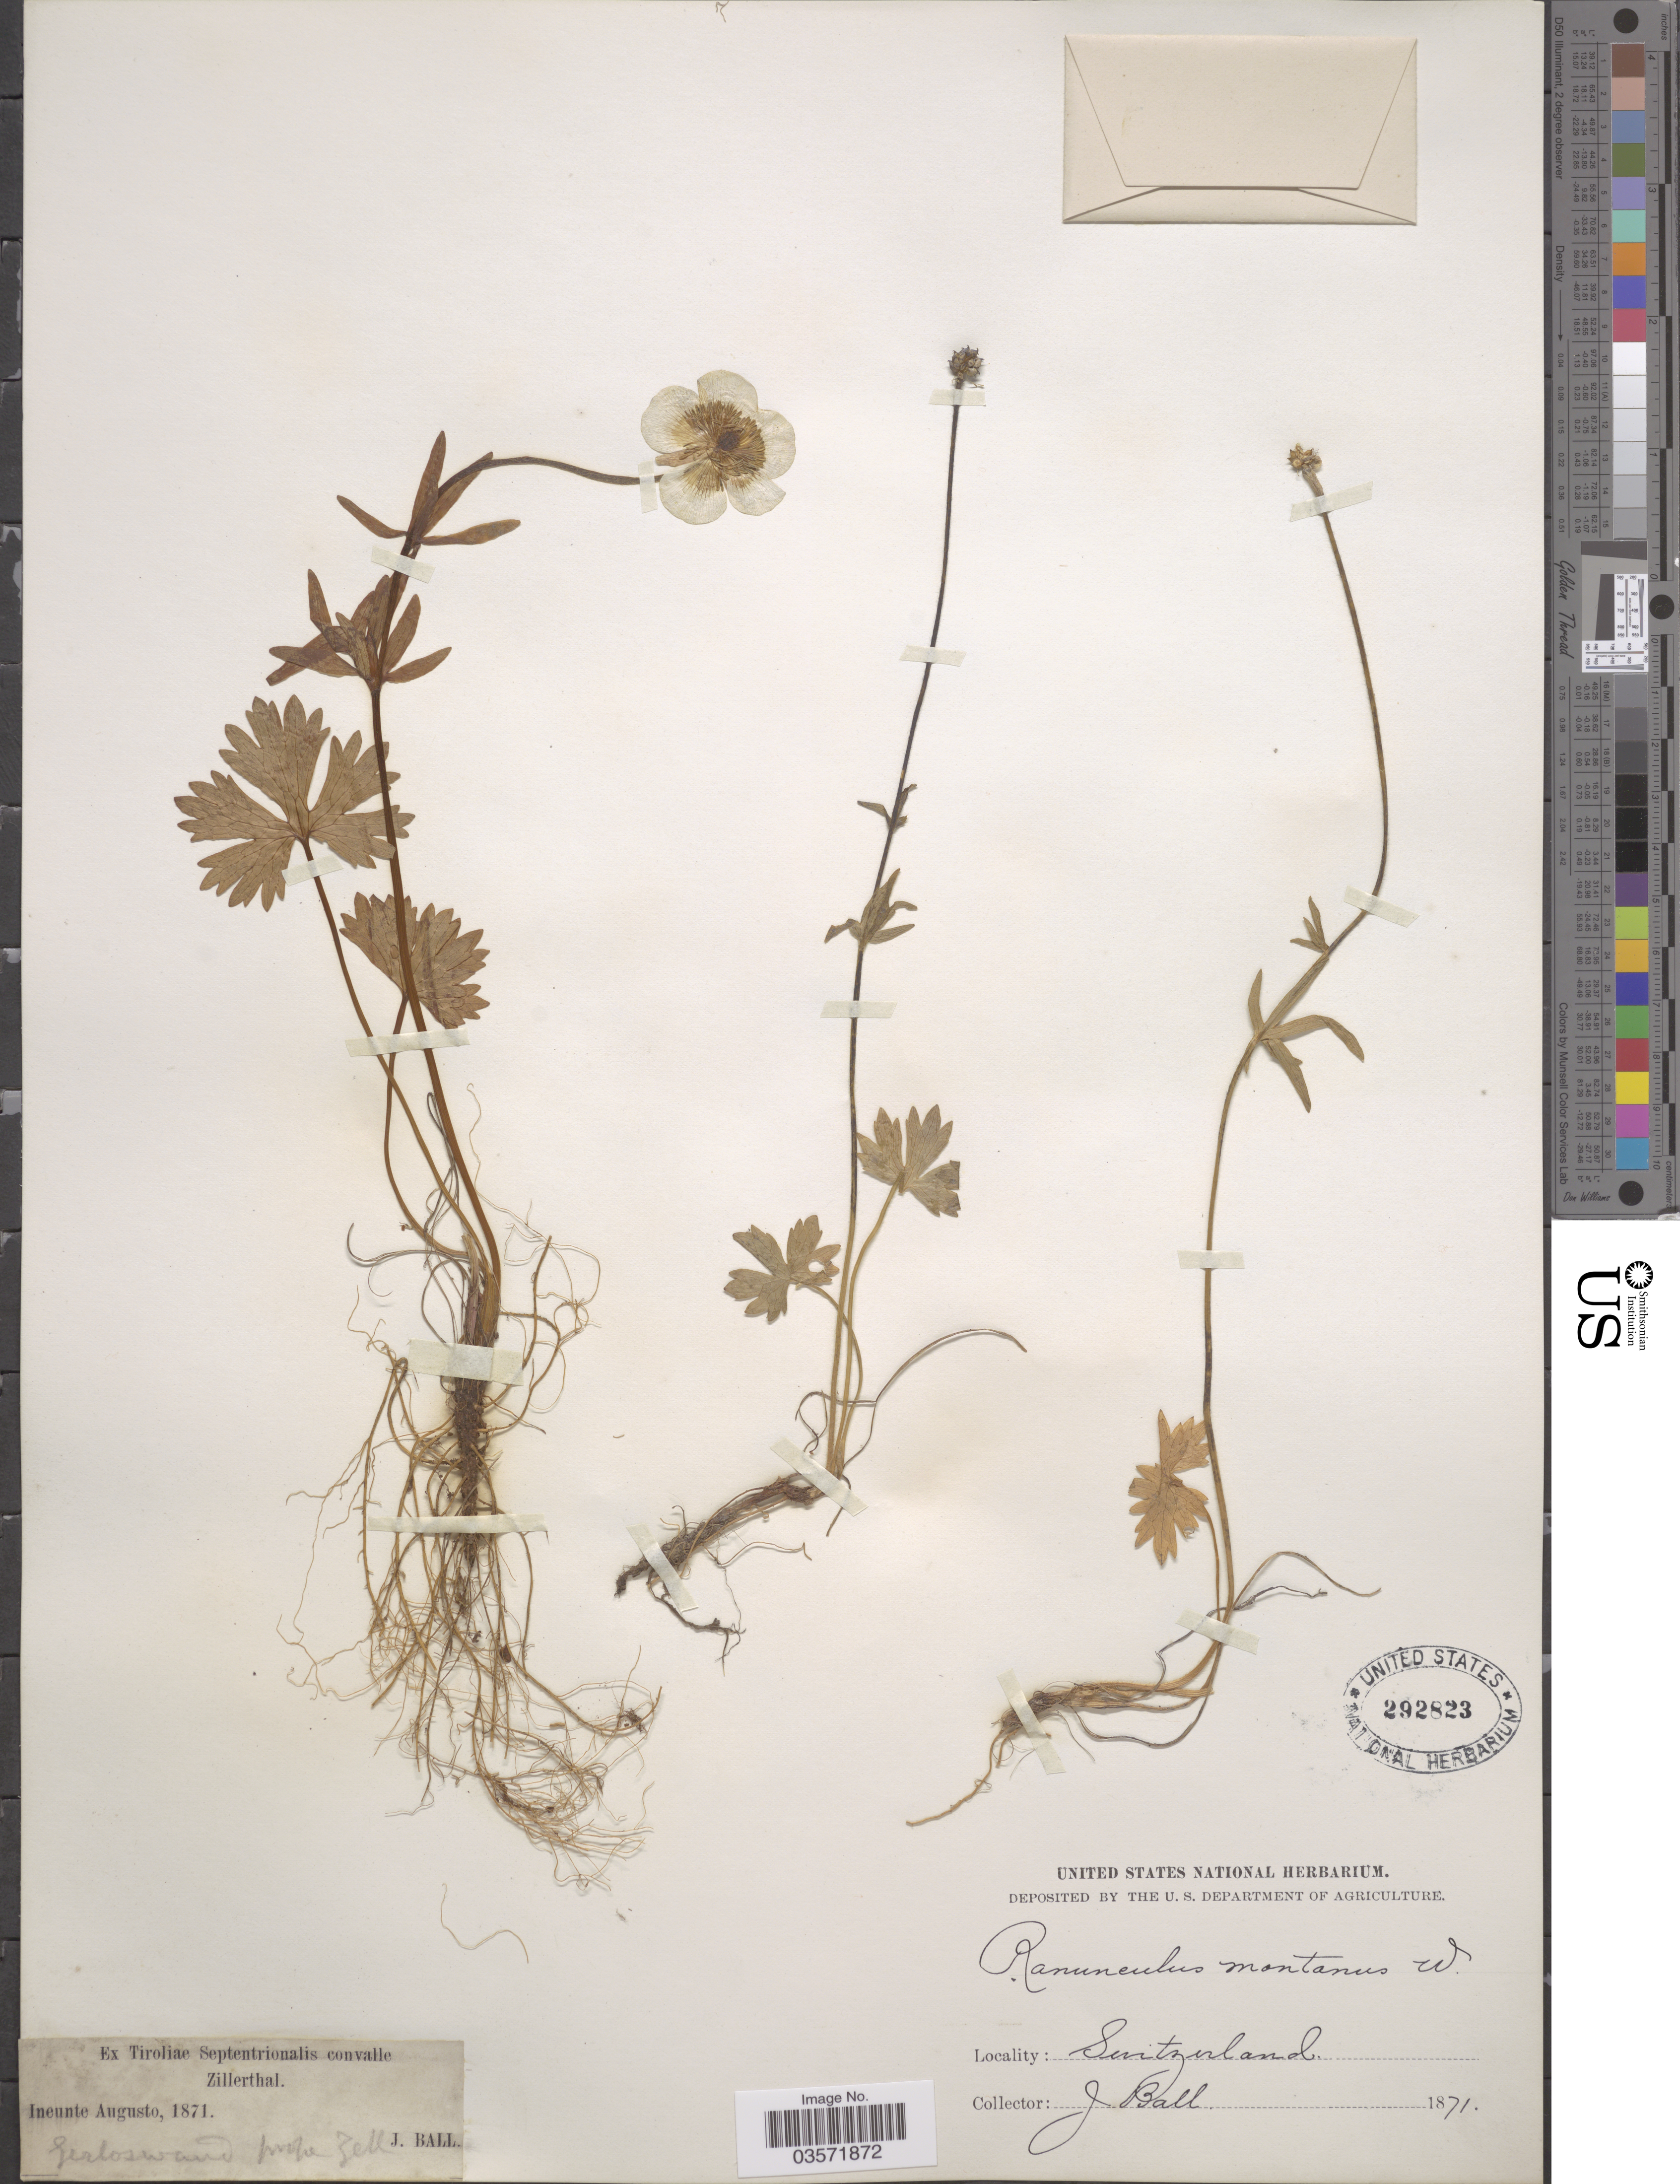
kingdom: Plantae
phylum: Tracheophyta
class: Magnoliopsida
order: Ranunculales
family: Ranunculaceae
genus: Ranunculus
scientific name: Ranunculus montanus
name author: Willd.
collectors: J. Ball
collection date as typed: Ineunte Augusto, 1871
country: Switzerland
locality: Ex Tiroliae Septentrionalis convalle Zillerthal.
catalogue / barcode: US 292823